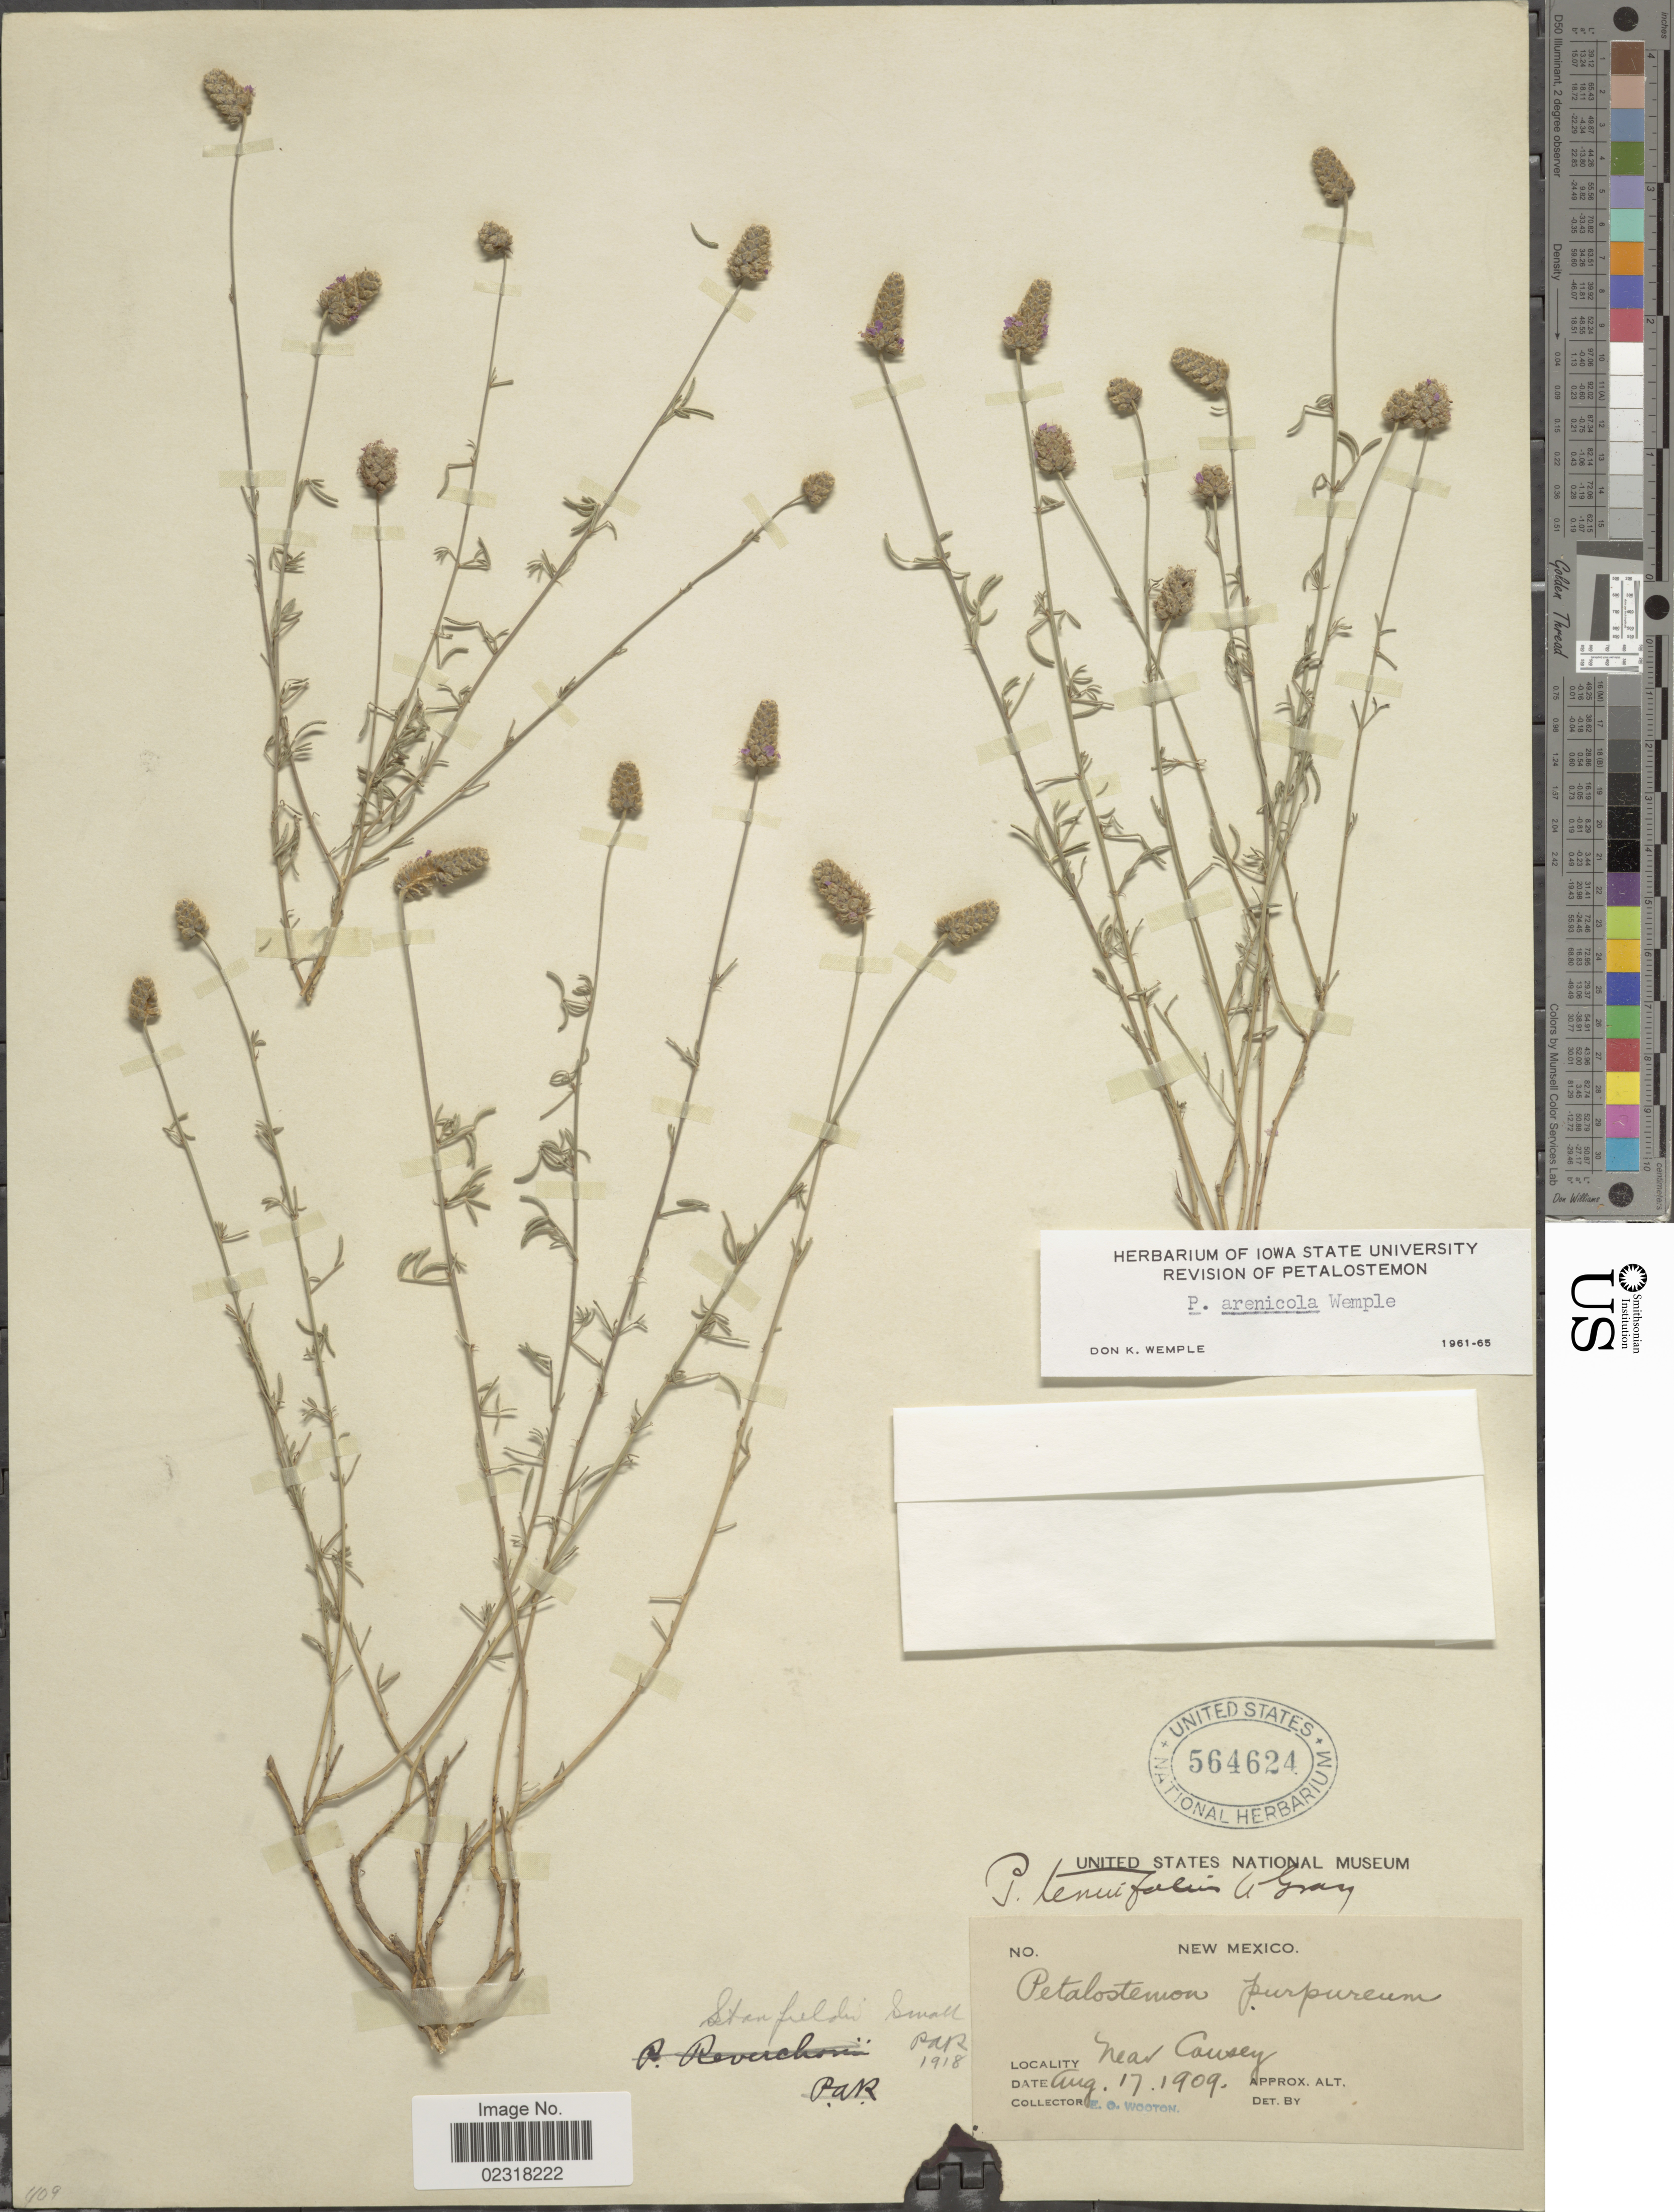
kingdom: Plantae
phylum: Tracheophyta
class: Magnoliopsida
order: Fabales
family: Fabaceae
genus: Dalea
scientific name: Dalea purpurea var. arenicola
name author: (Wemple) Barneby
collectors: E. O. Wooton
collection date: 1909-08-17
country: United States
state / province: New Mexico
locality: Near Causey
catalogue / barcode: US 564624